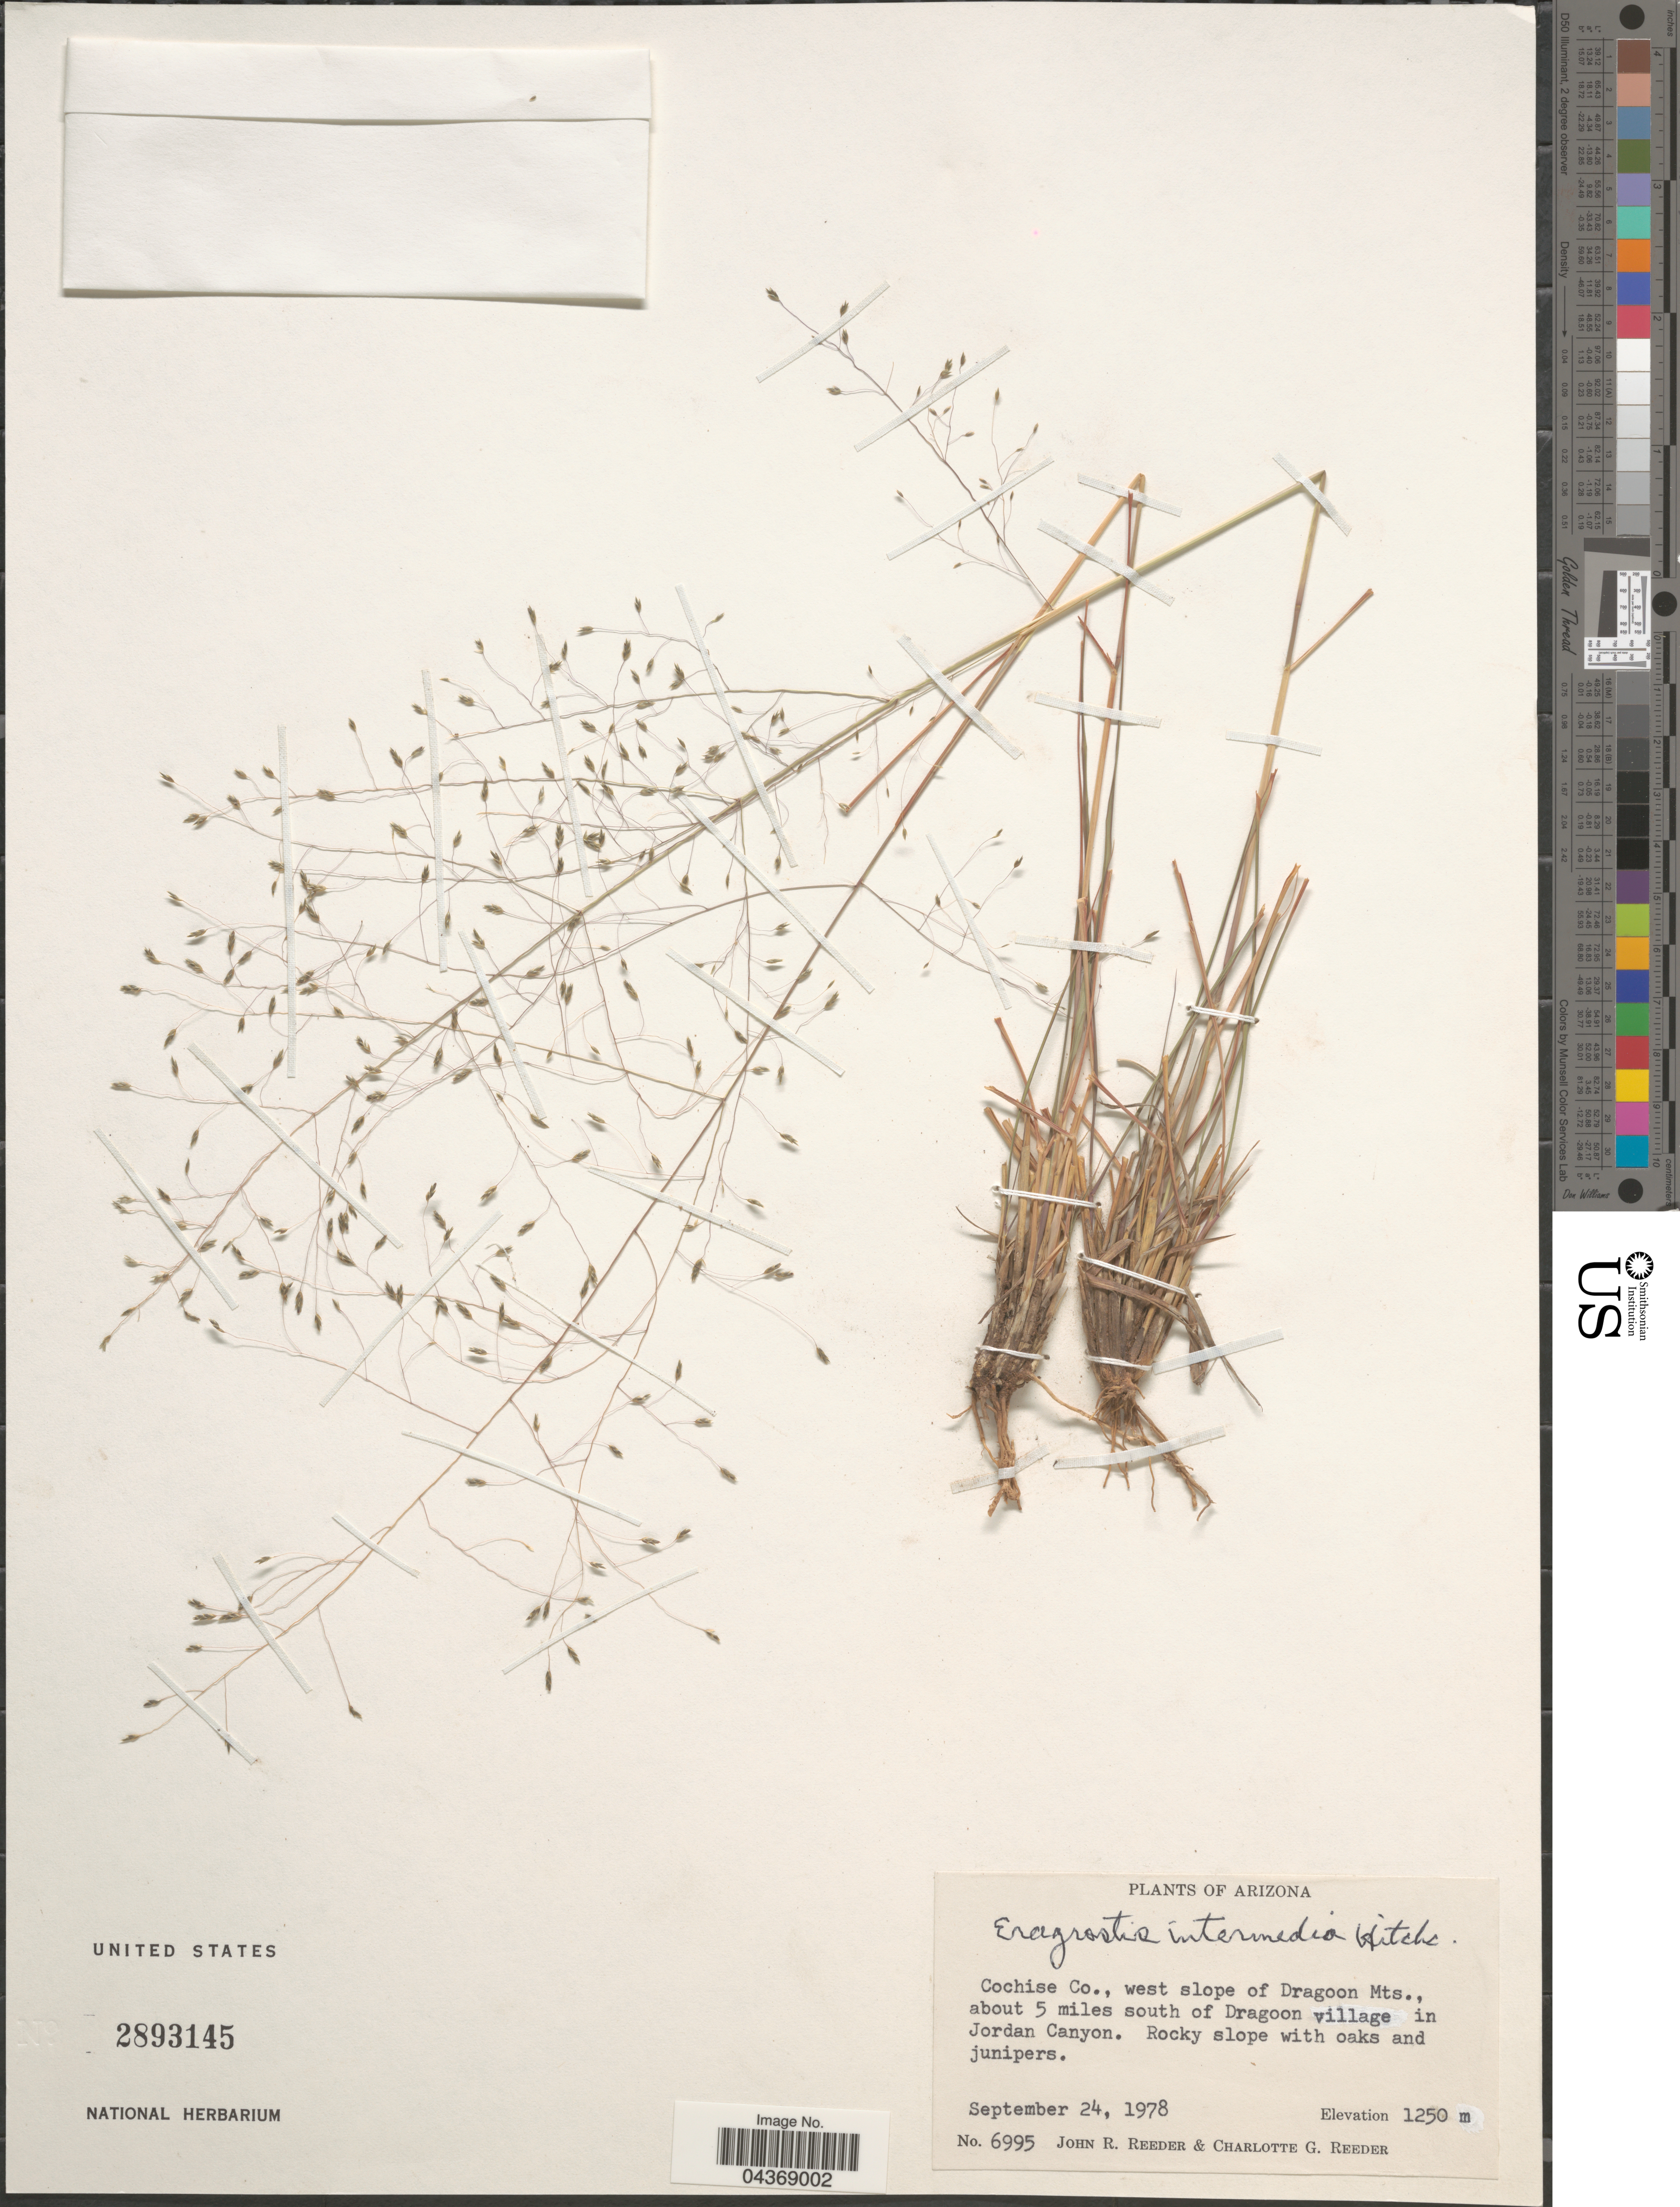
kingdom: Plantae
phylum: Tracheophyta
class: Liliopsida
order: Poales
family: Poaceae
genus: Eragrostis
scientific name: Eragrostis intermedia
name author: Hitchc.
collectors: J. R. Reeder & C. G. Reeder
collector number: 6995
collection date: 1978-09-24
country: United States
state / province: Arizona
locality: Cochise Co., west slope of Dragoon Mts., about 5 miles south of Dragoon village in Jordan Canyon.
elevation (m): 1250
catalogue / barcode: US 2893145